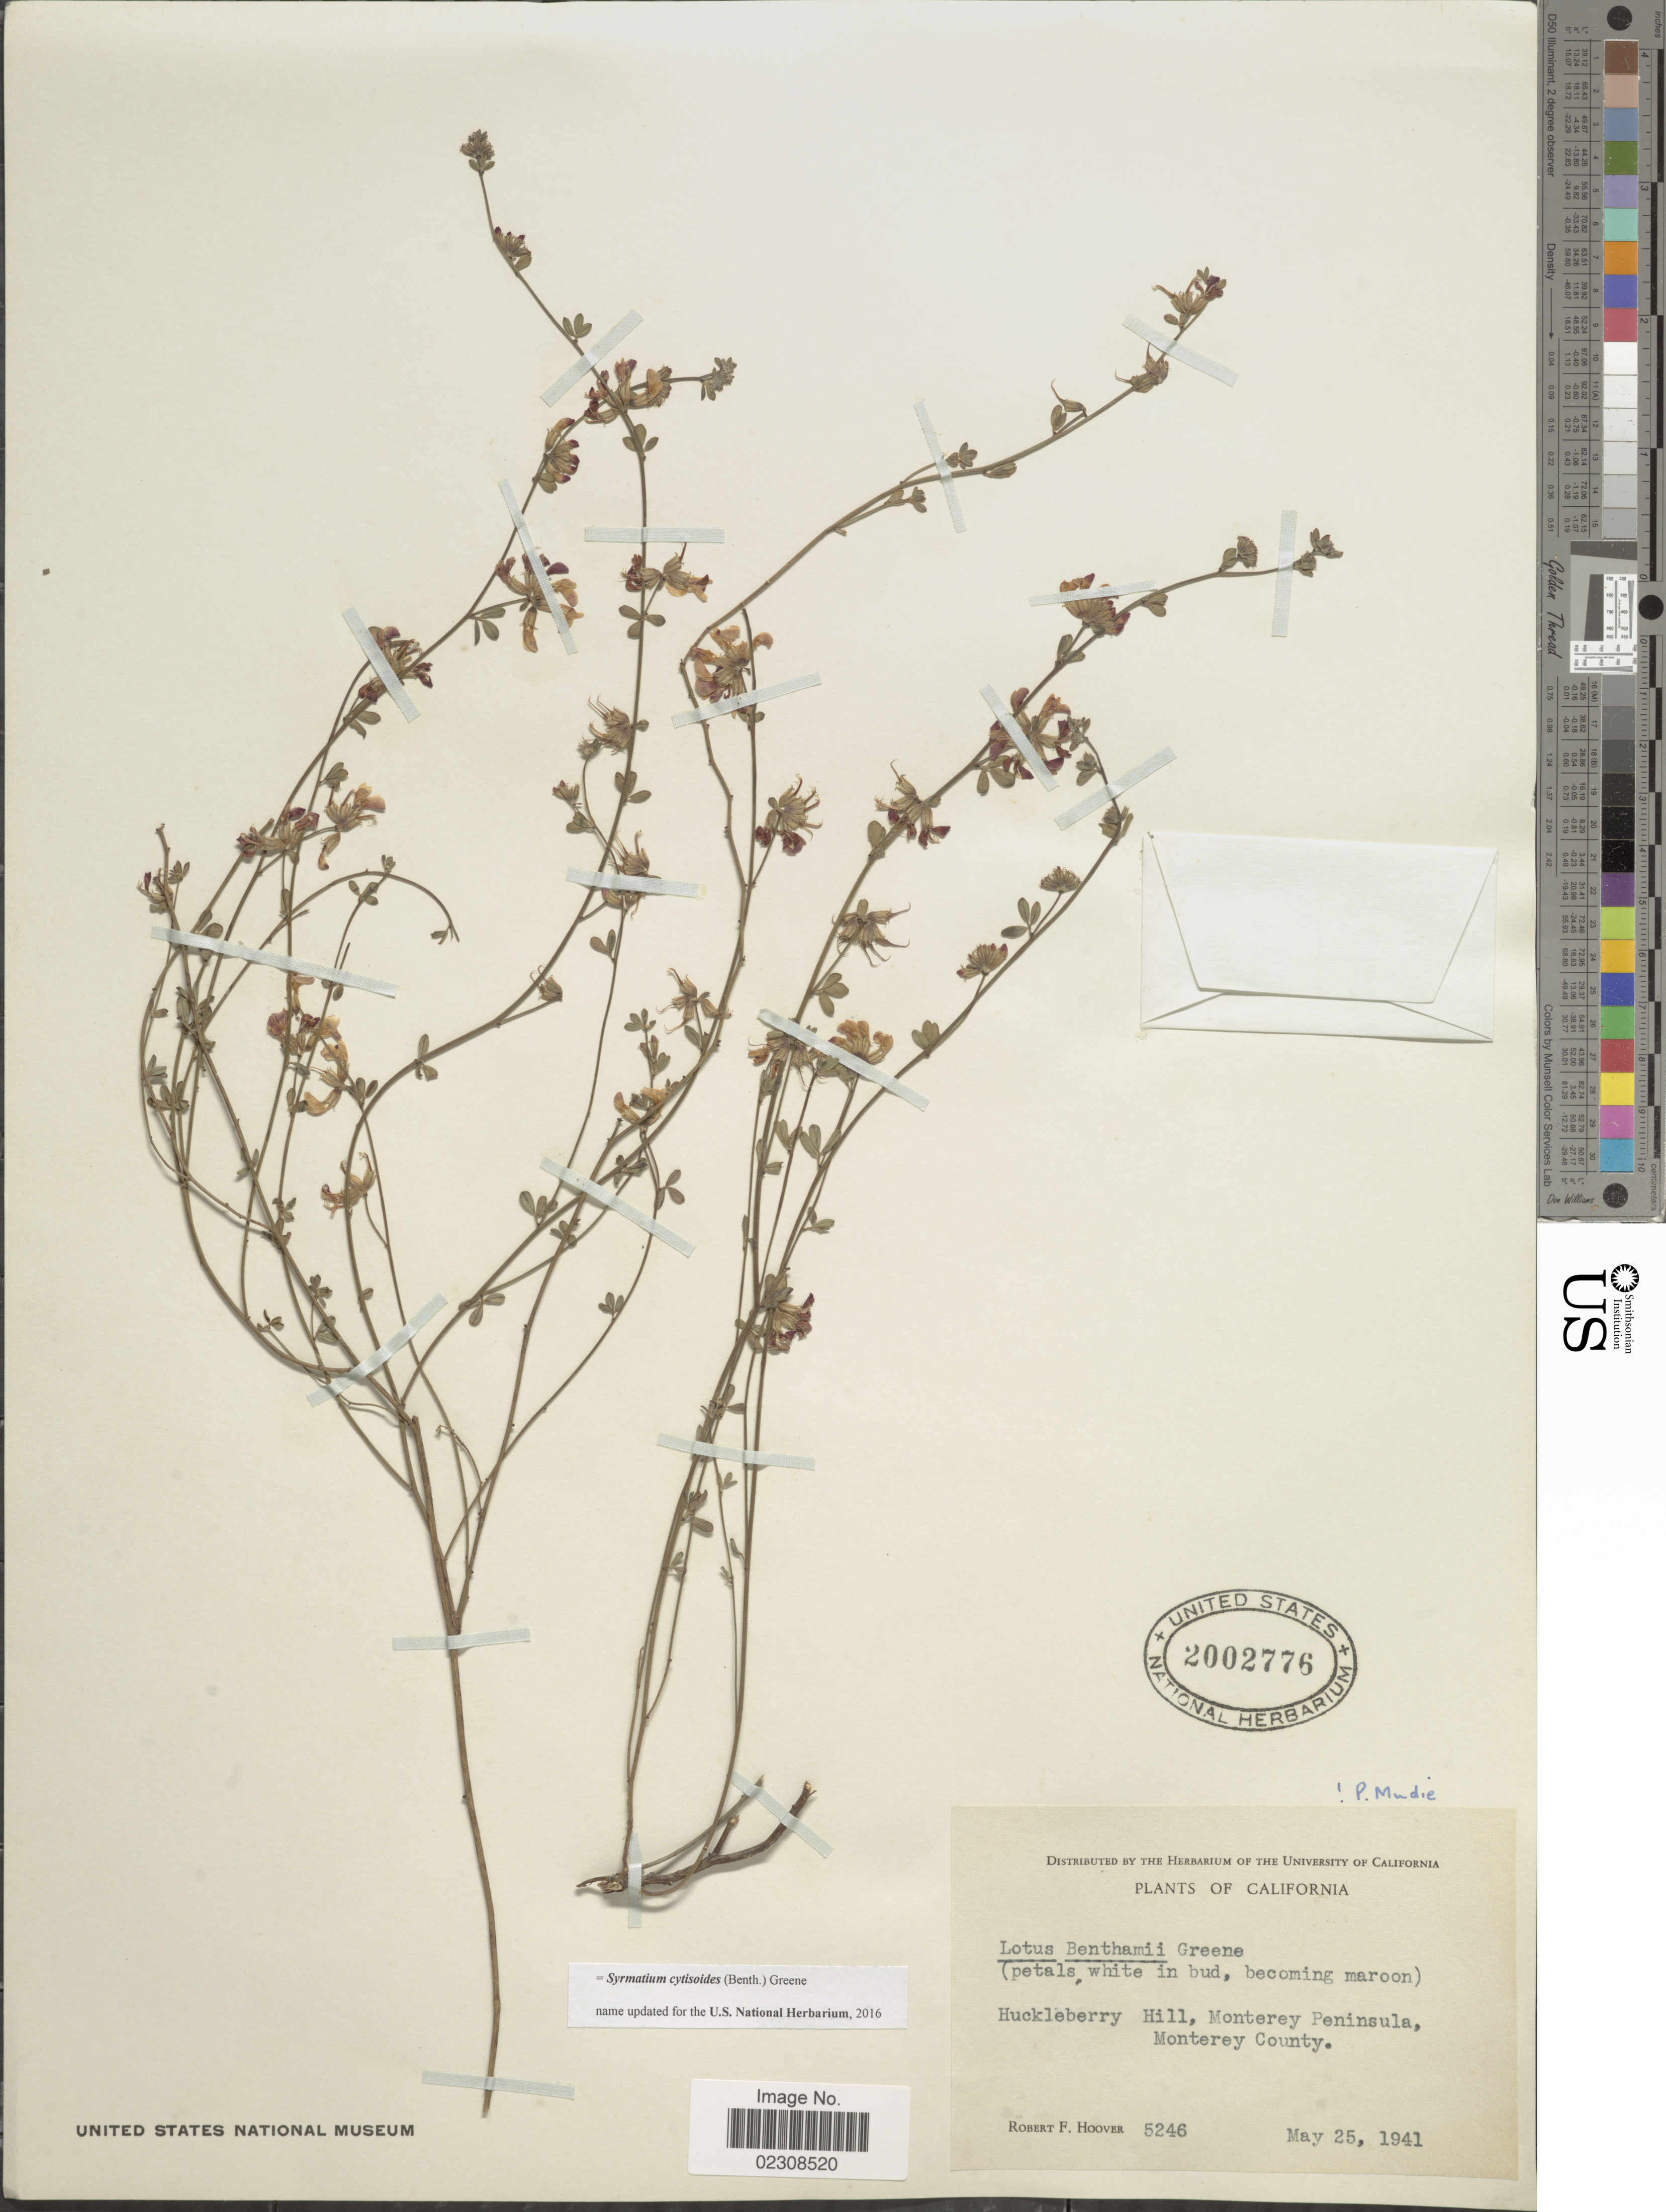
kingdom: Plantae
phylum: Tracheophyta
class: Magnoliopsida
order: Fabales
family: Fabaceae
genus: Syrmatium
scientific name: Syrmatium cytisoides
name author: (Benth.) Greene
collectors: R. F. Hoover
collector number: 5246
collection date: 1941-05-25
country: United States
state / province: California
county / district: Monterey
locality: Huckleberry Hill, Monterey Peninsula, Monterey County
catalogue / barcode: US 2002776